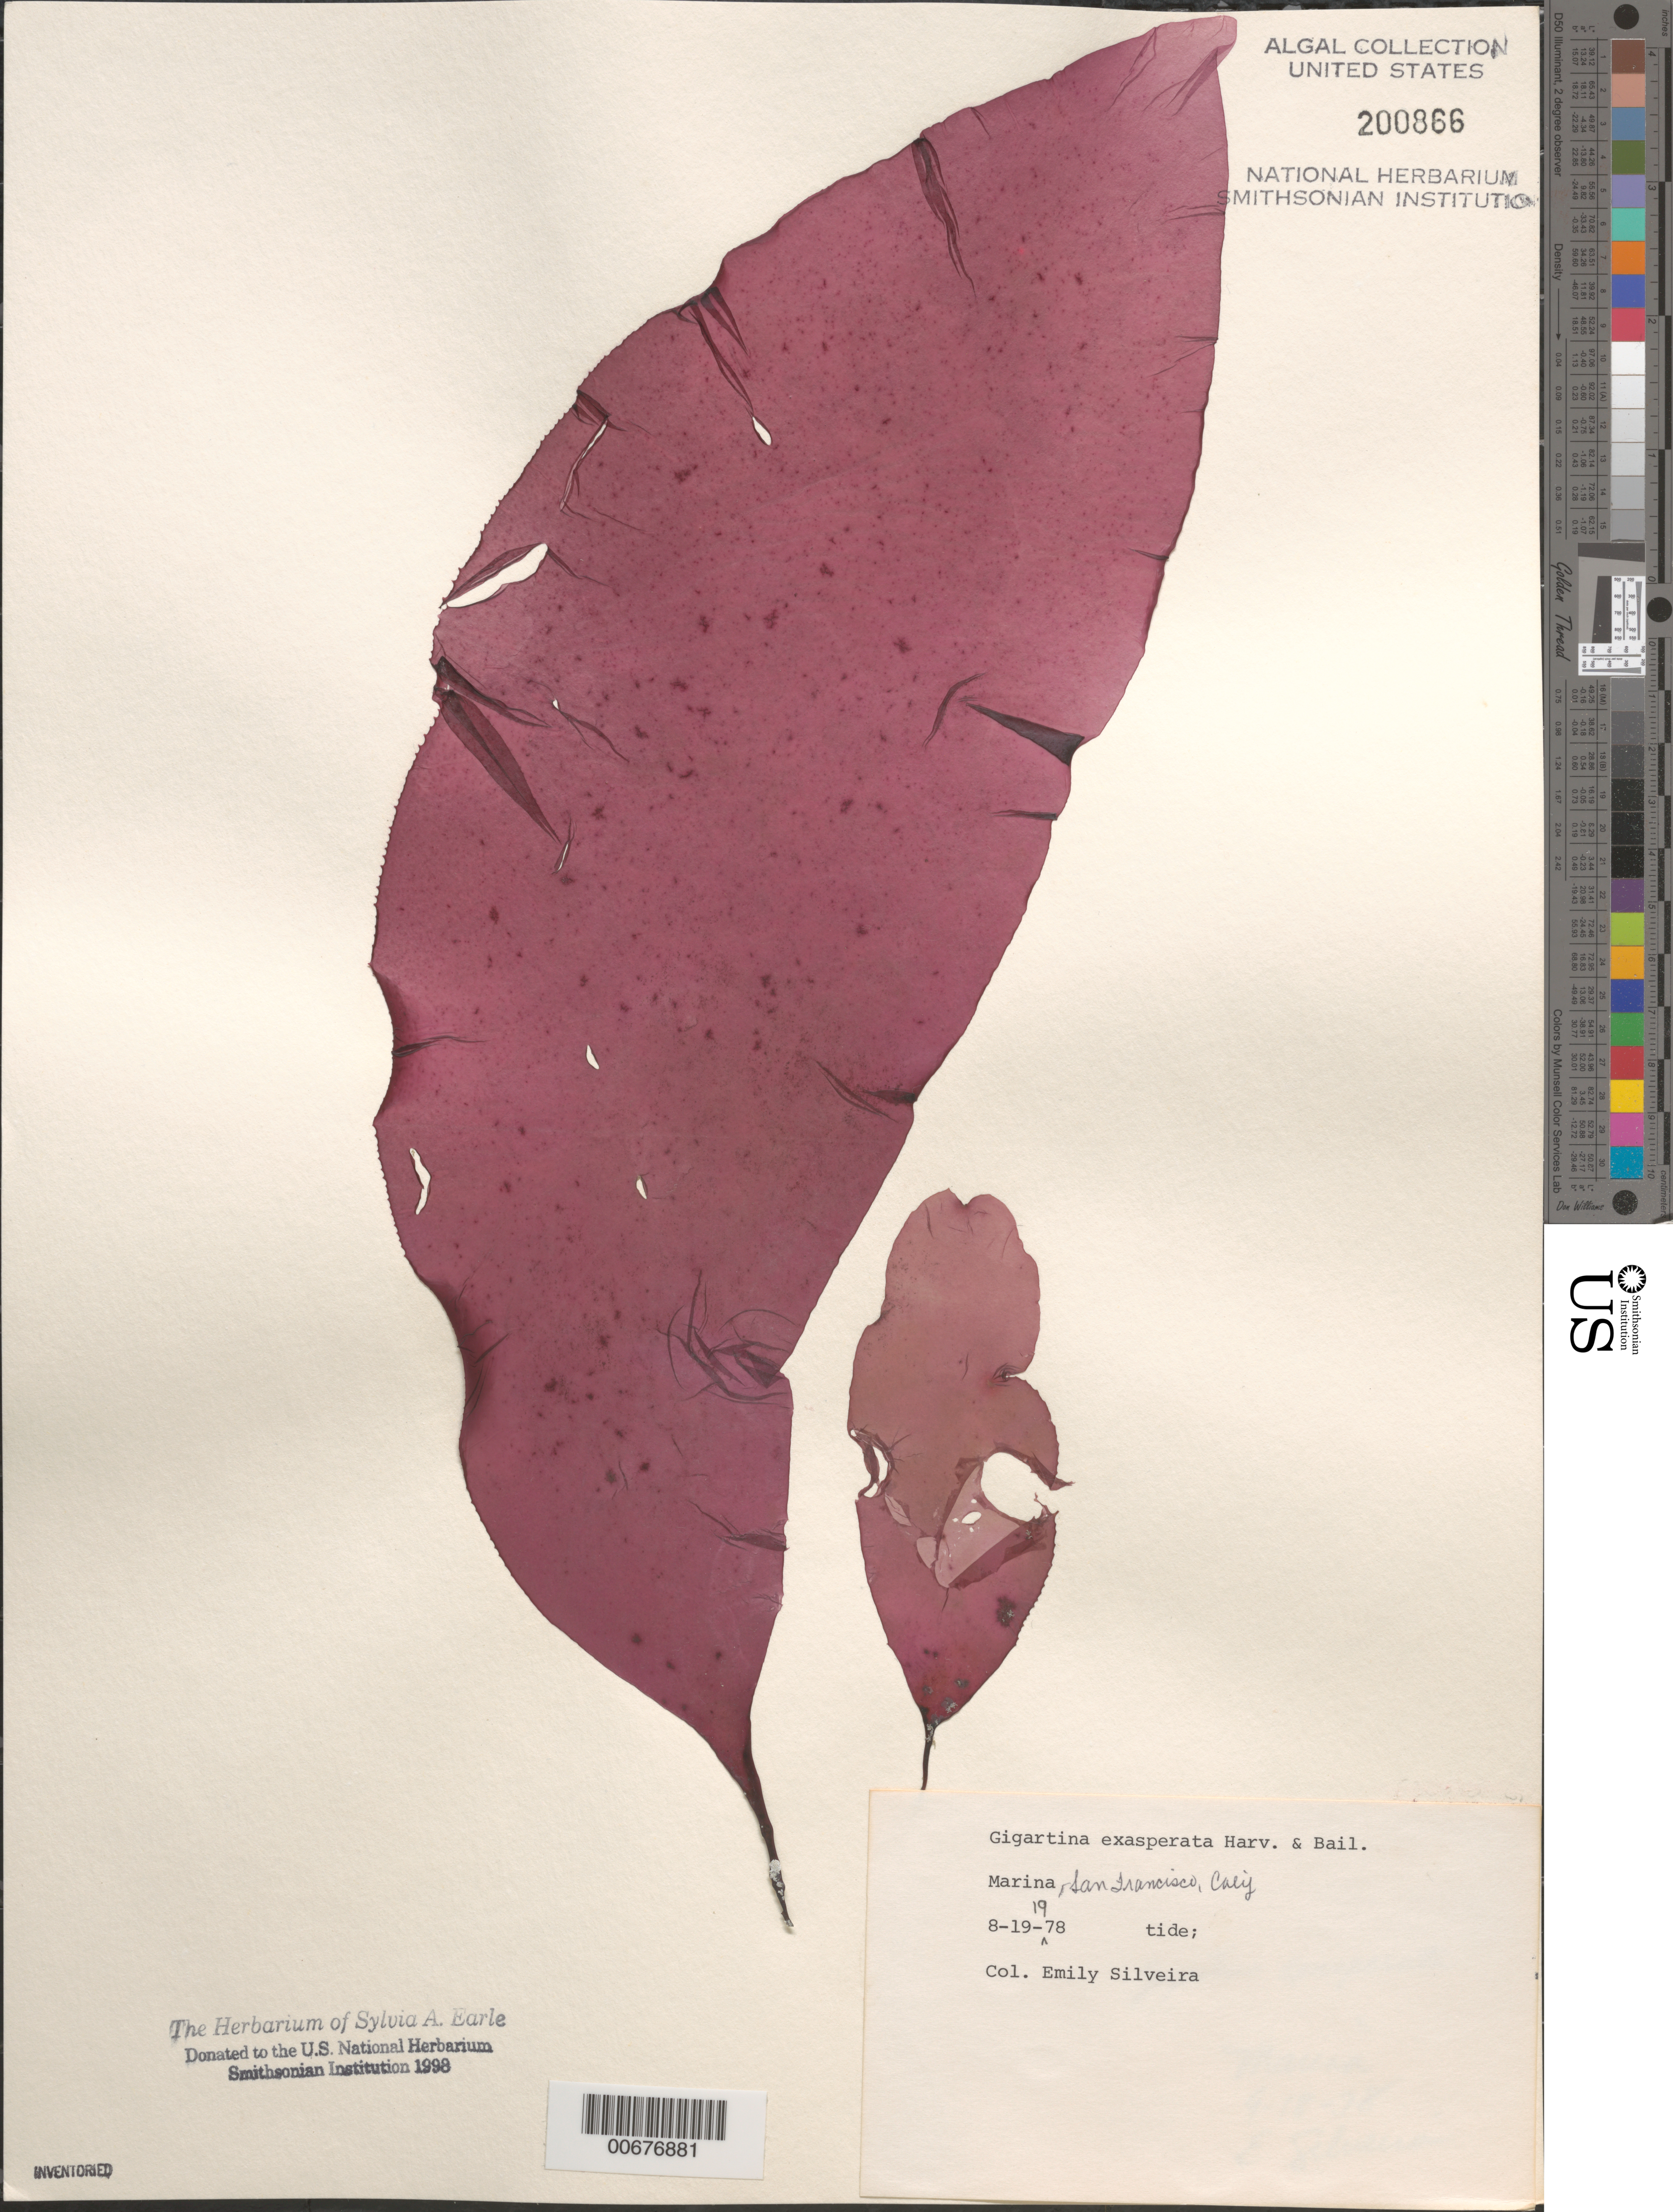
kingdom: Plantae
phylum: Rhodophyta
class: Florideophyceae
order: Gigartinales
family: Gigartinaceae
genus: Chondracanthus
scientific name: Chondracanthus exasperatus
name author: (Harv. & J. Bailey) J.R. Hughey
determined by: Algae name updating Project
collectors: E. A. Silveira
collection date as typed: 19 Aug 1978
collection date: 1978-08-19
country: United States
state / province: California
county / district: San Francisco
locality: San Francisco, marina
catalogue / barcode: US 200866